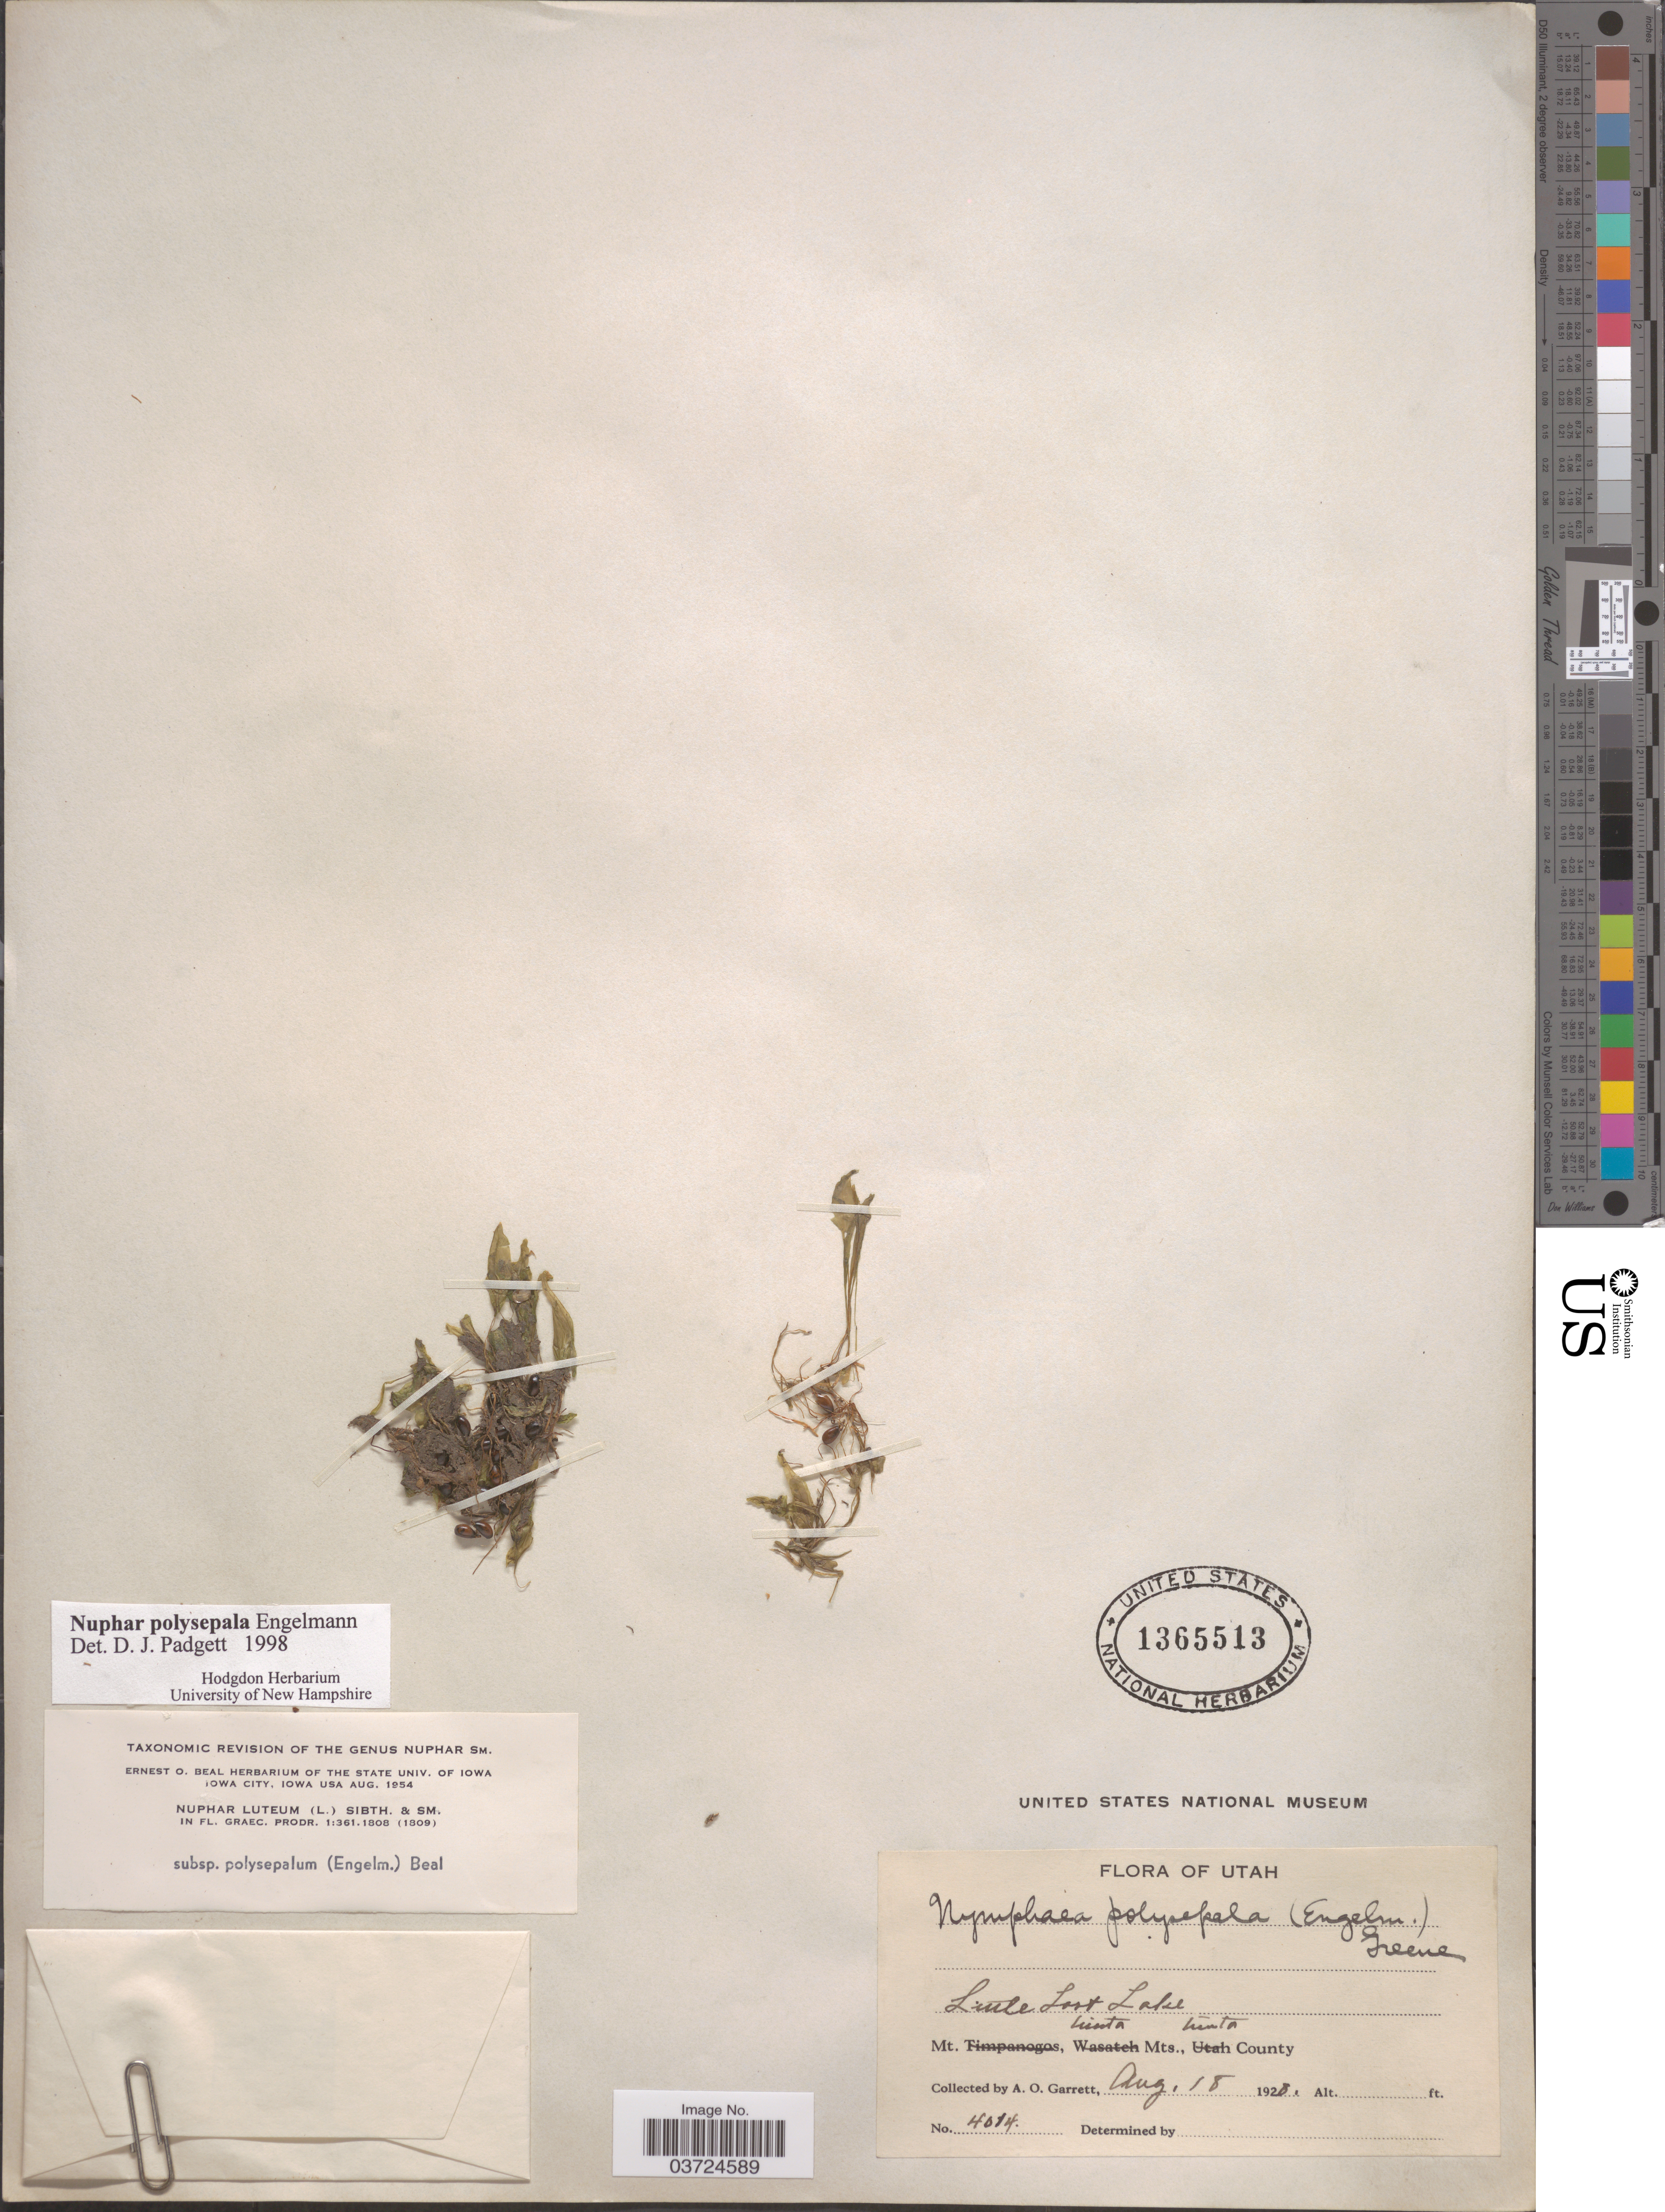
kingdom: Plantae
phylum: Tracheophyta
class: Magnoliopsida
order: Nymphaeales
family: Nymphaeaceae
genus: Nuphar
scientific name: Nuphar polysepala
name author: Englem.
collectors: A. O. Garrett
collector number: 4014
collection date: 1928-08-18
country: United States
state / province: Utah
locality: Little Lost Lake. Mt., Uinta Mts., Uinta County.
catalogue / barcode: US 1365513